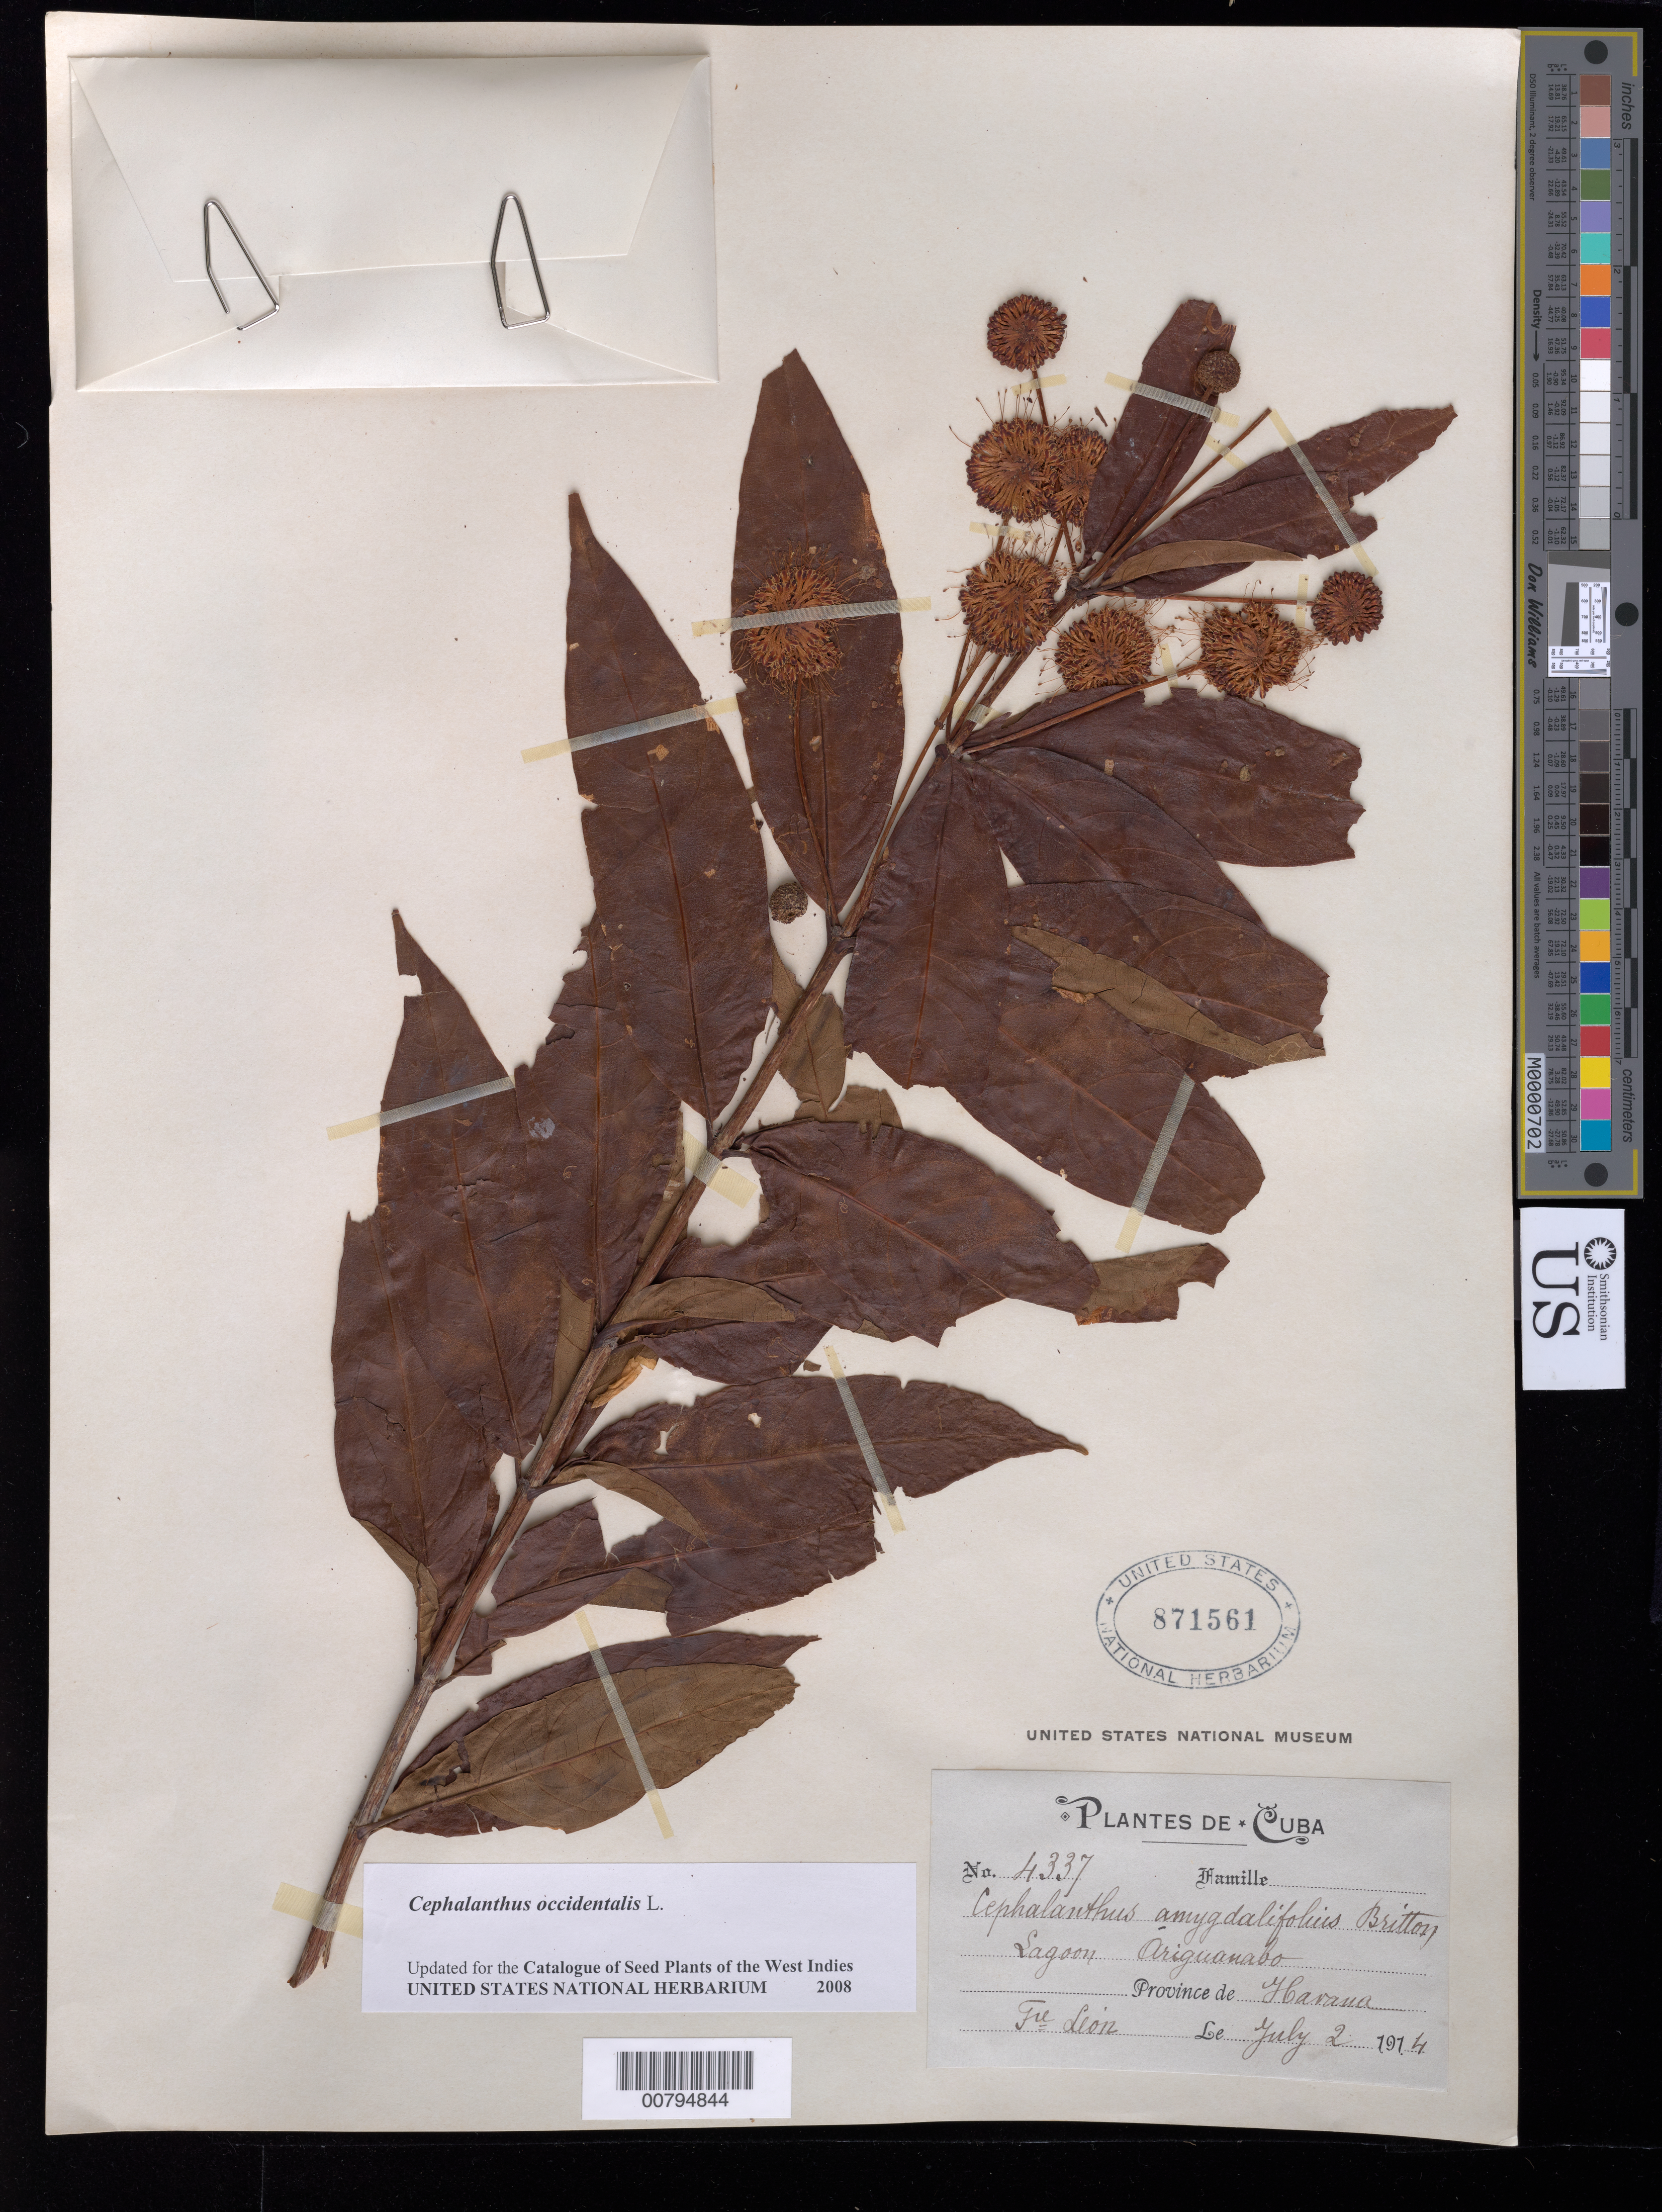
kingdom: Plantae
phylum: Tracheophyta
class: Magnoliopsida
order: Gentianales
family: Rubiaceae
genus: Cephalanthus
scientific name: Cephalanthus occidentalis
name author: L.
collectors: Bro. León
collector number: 4337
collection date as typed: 02 Jul 1914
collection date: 1914-07-02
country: Cuba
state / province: La Habana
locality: Lagoon Ariguanabo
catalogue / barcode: US 871561